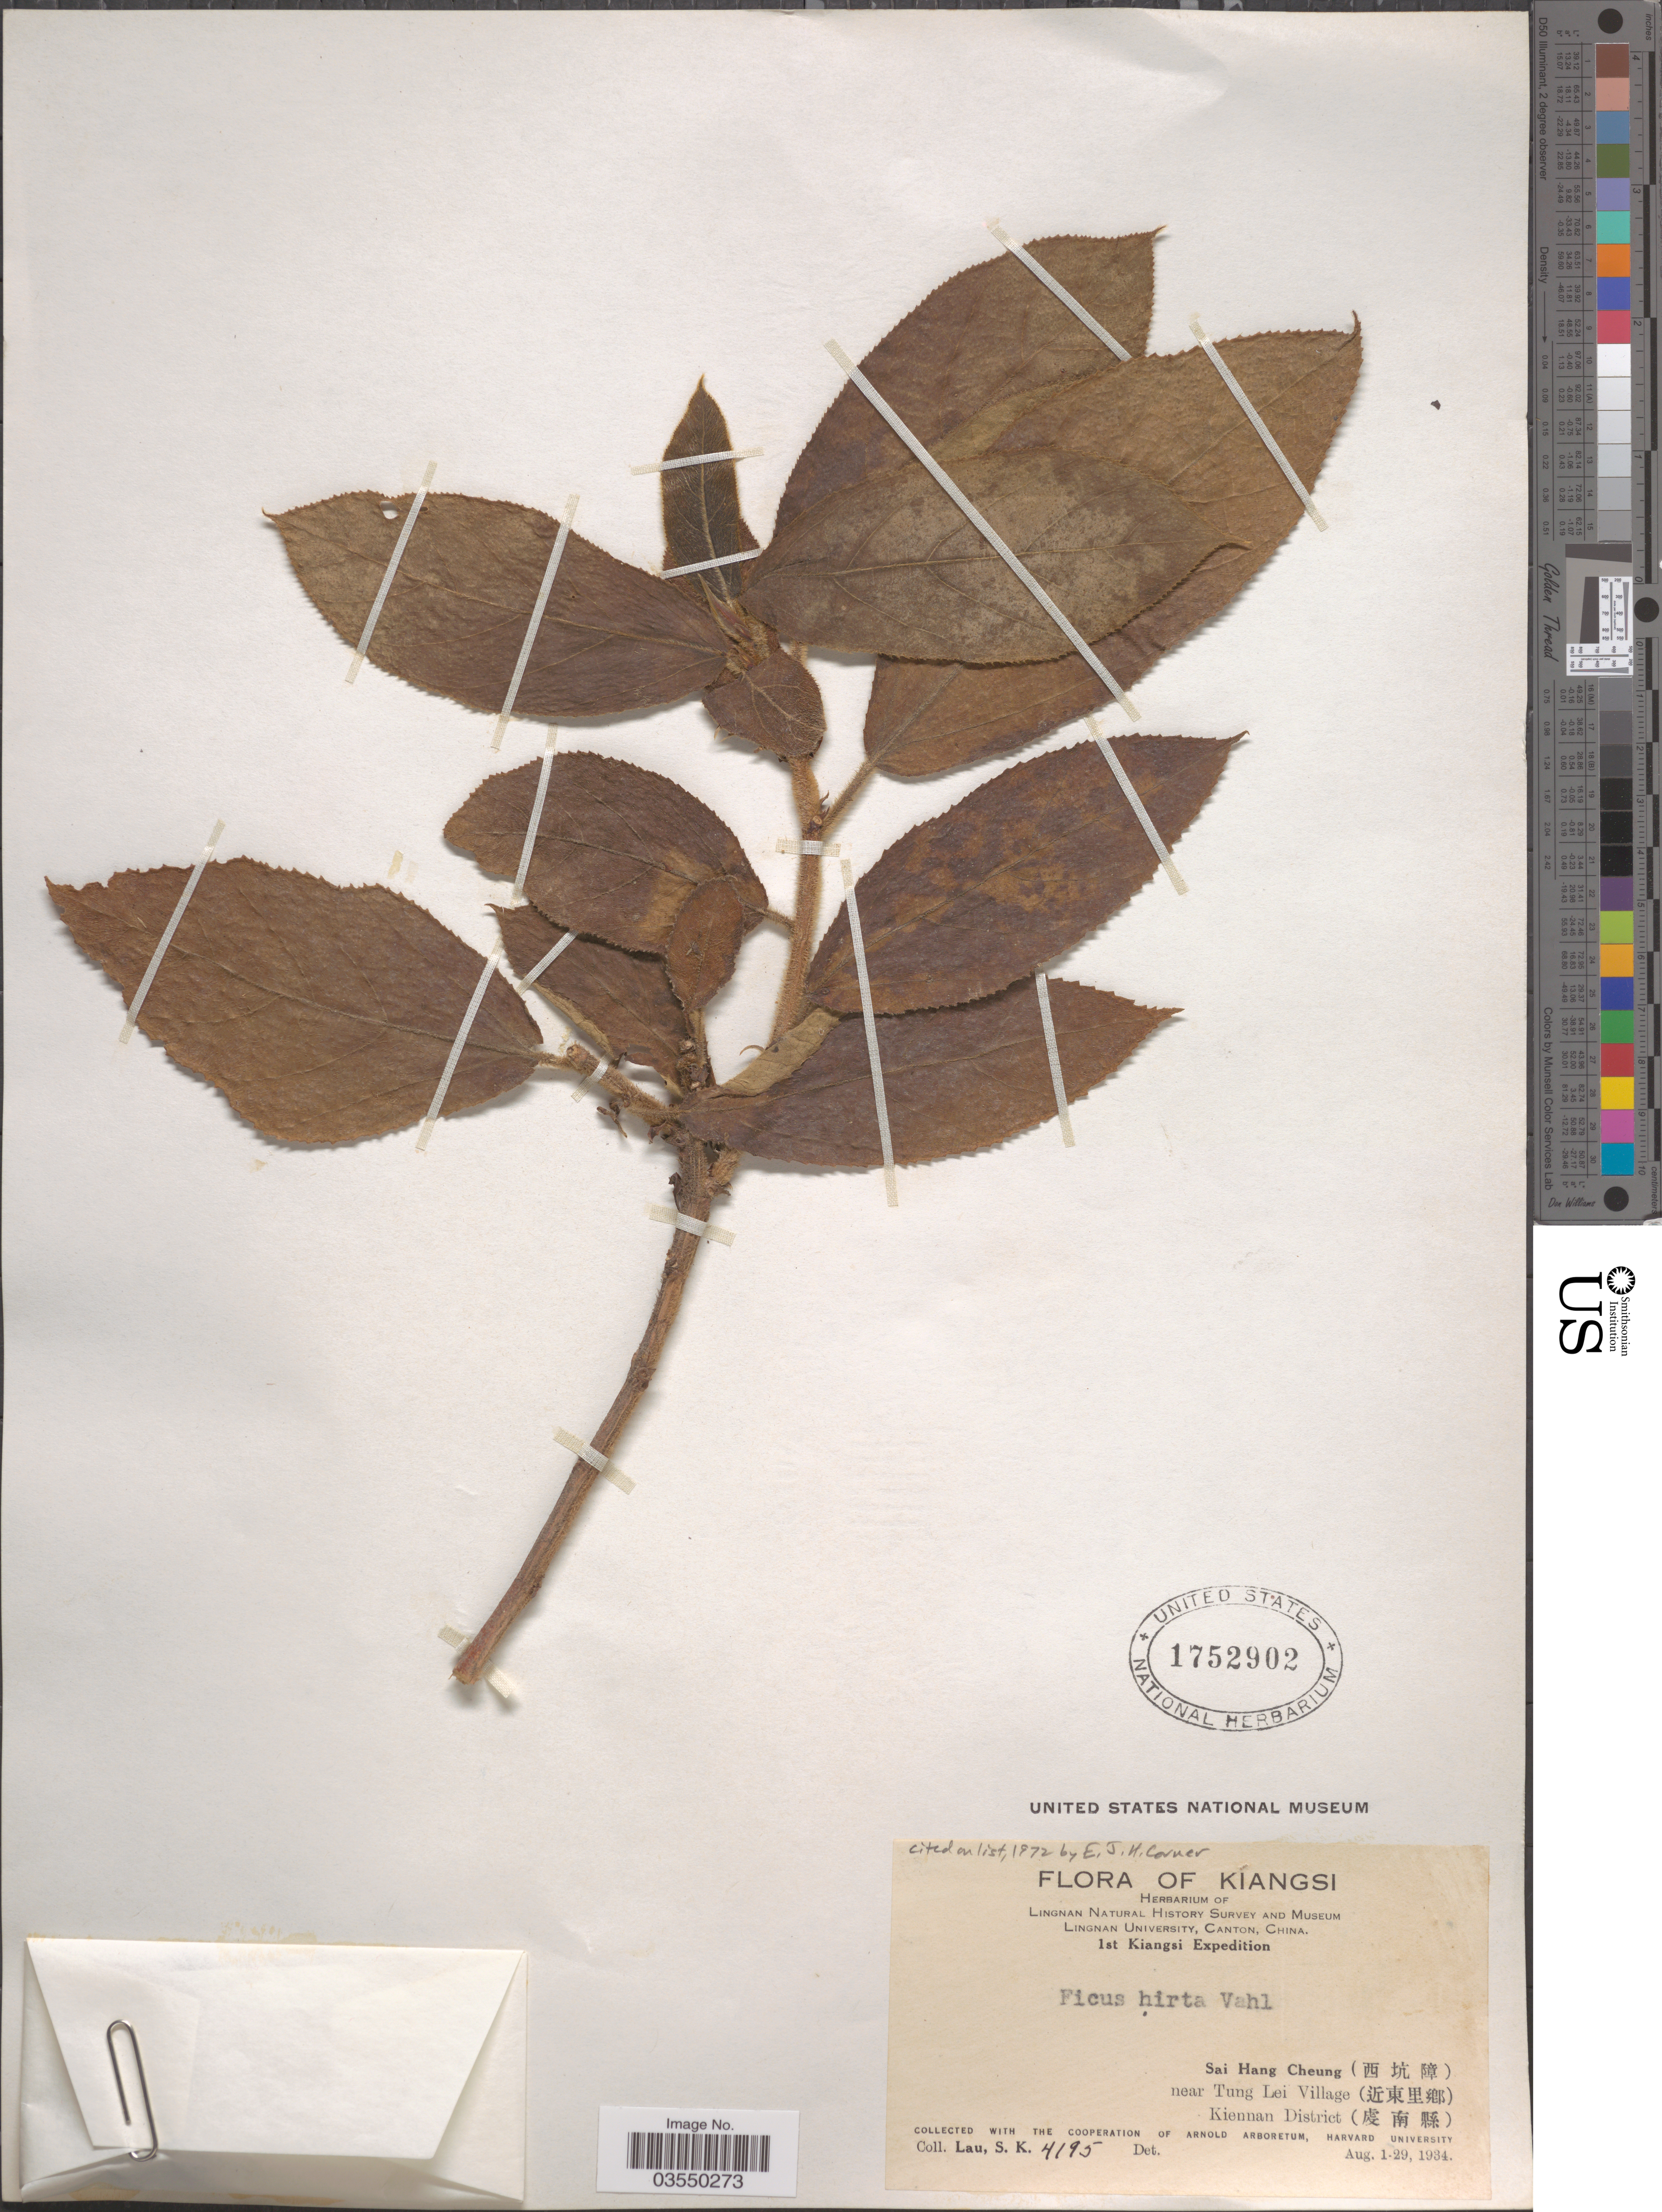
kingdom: Plantae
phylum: Tracheophyta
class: Magnoliopsida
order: Rosales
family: Moraceae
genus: Ficus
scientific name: Ficus hirta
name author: Vahl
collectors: S. K. Lau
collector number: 4195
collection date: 1934-08-01/1934-08-29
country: China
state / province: Jiangxi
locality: Kiangsi. Sai Hang Cheung (X) near Tung Lei Village (X) Kiennan District (X).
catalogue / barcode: US 1752902